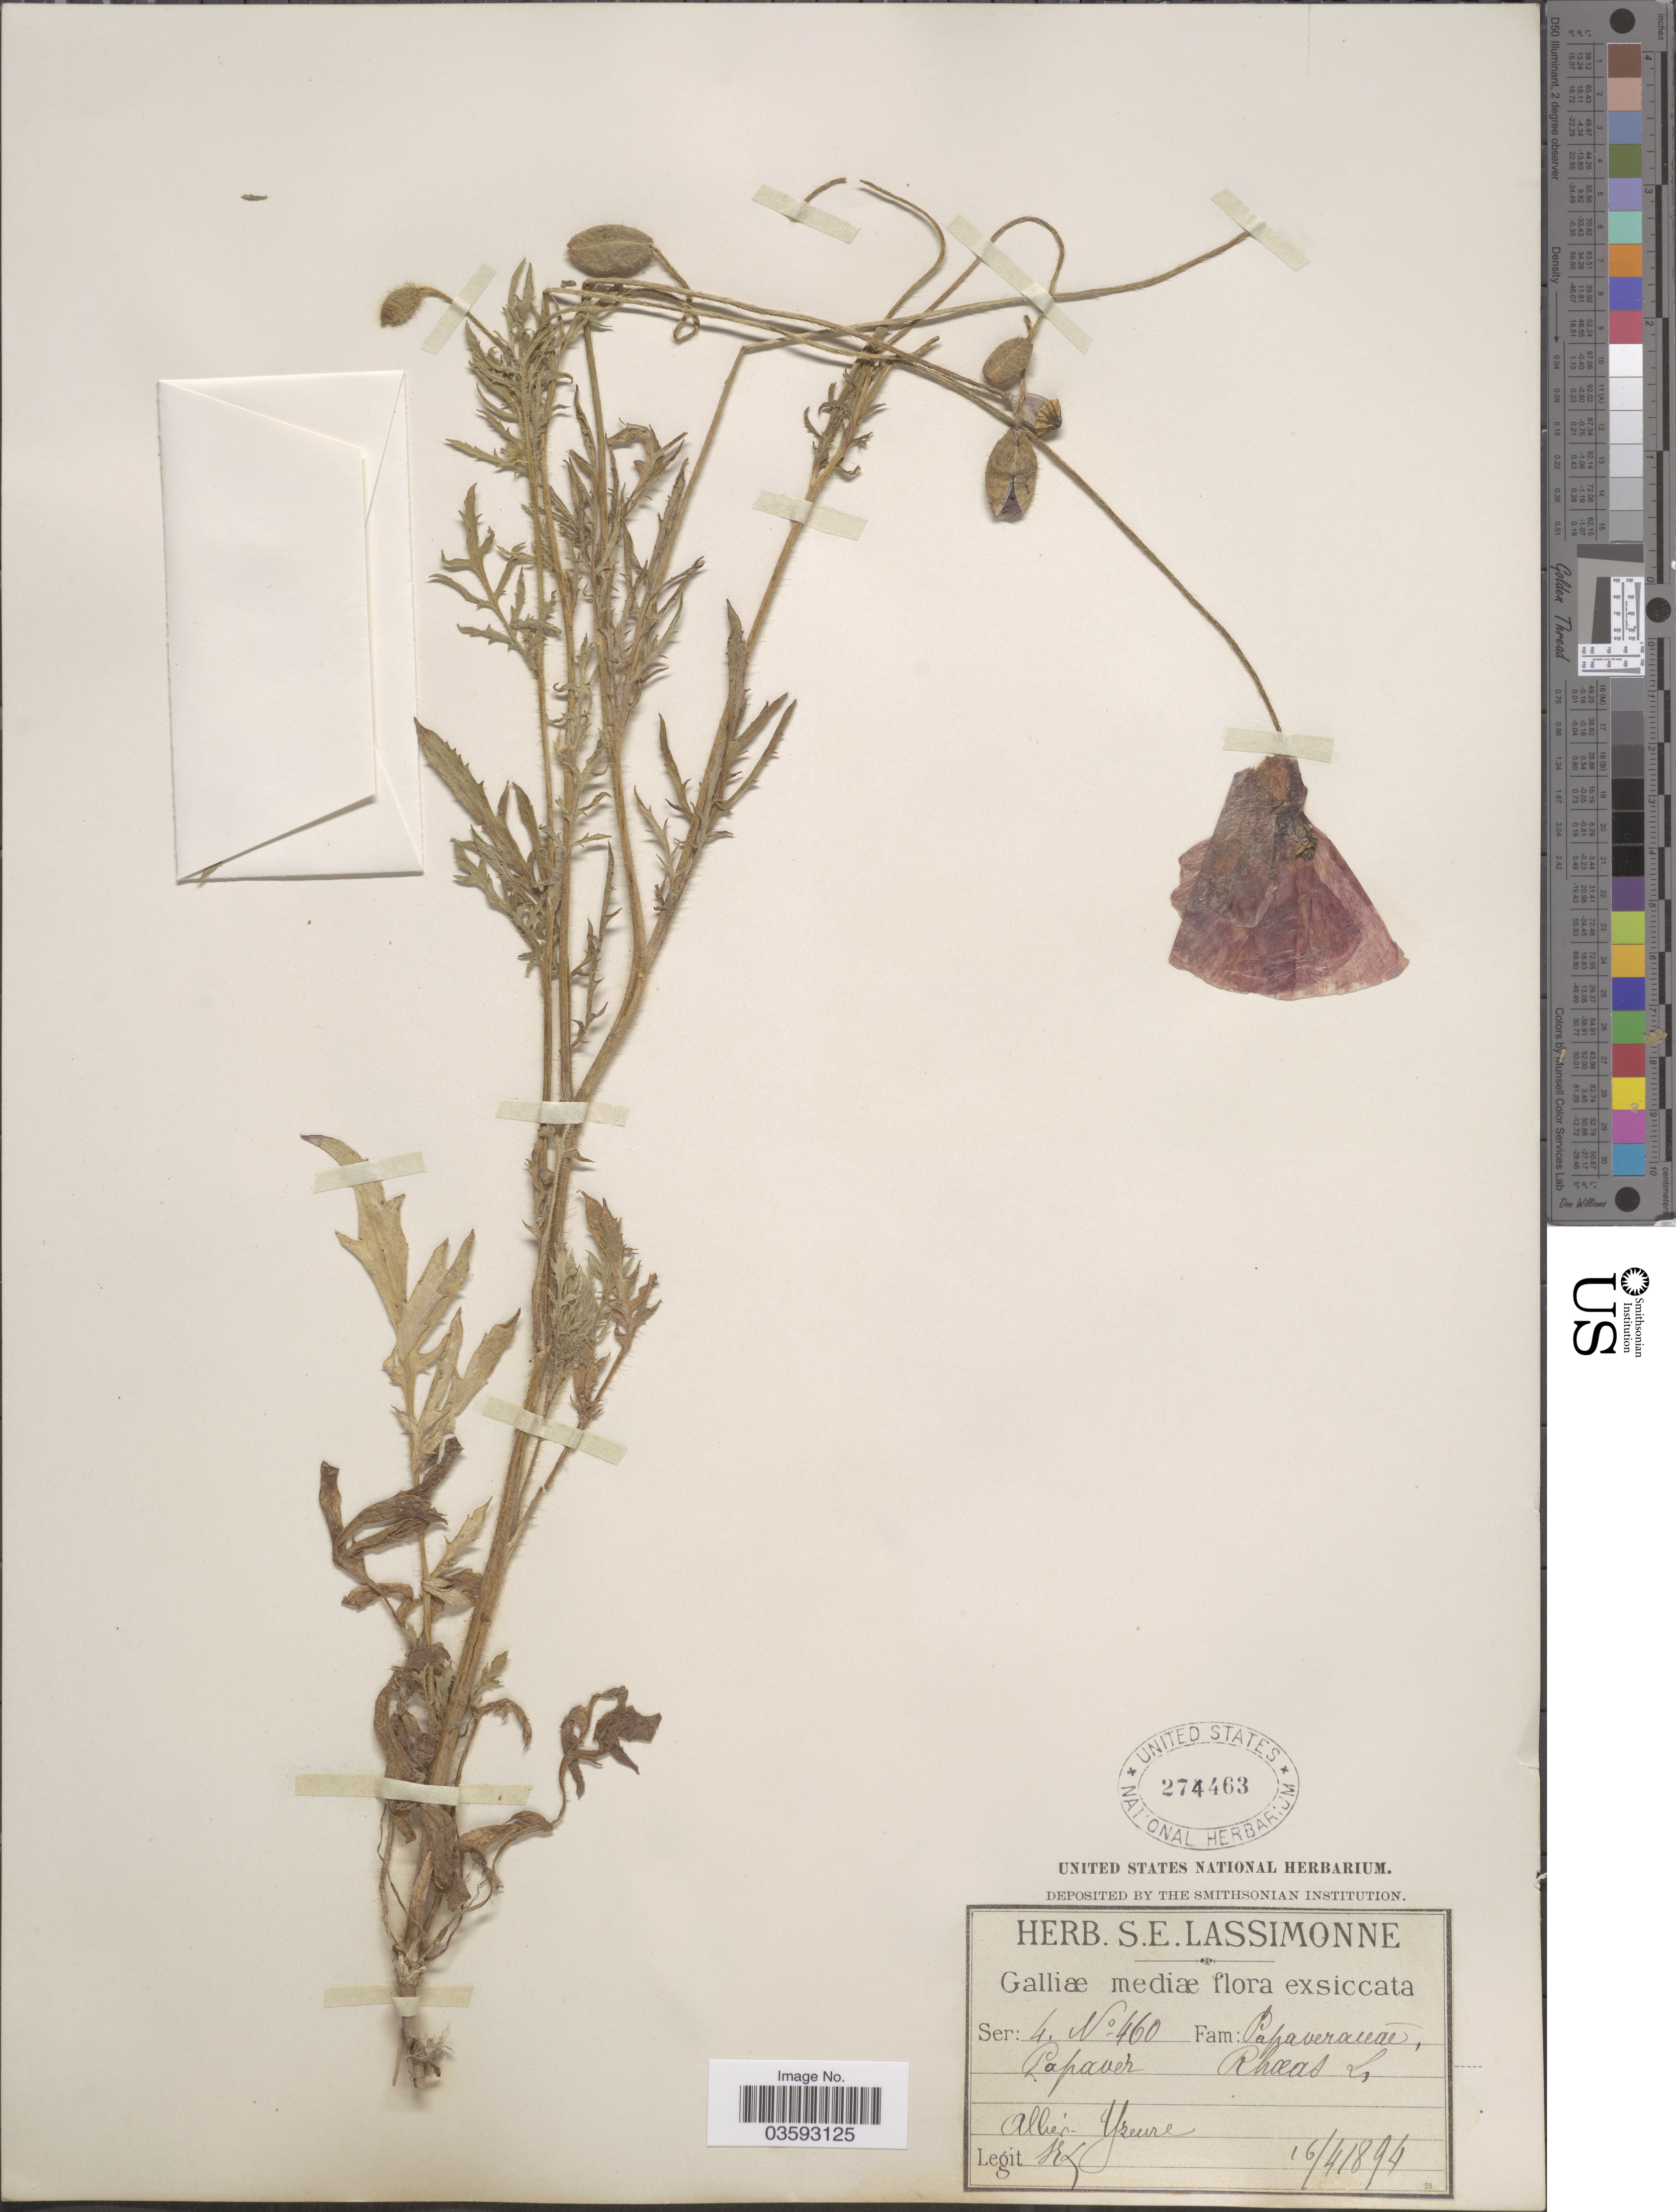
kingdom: Plantae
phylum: Tracheophyta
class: Magnoliopsida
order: Ranunculales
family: Papaveraceae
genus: Papaver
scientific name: Papaver rhoeas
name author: L.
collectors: S. Lassimonne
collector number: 460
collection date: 1894-04-16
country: France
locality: Galliæ mediæ. Allier-Yzeure.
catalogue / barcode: US 274463